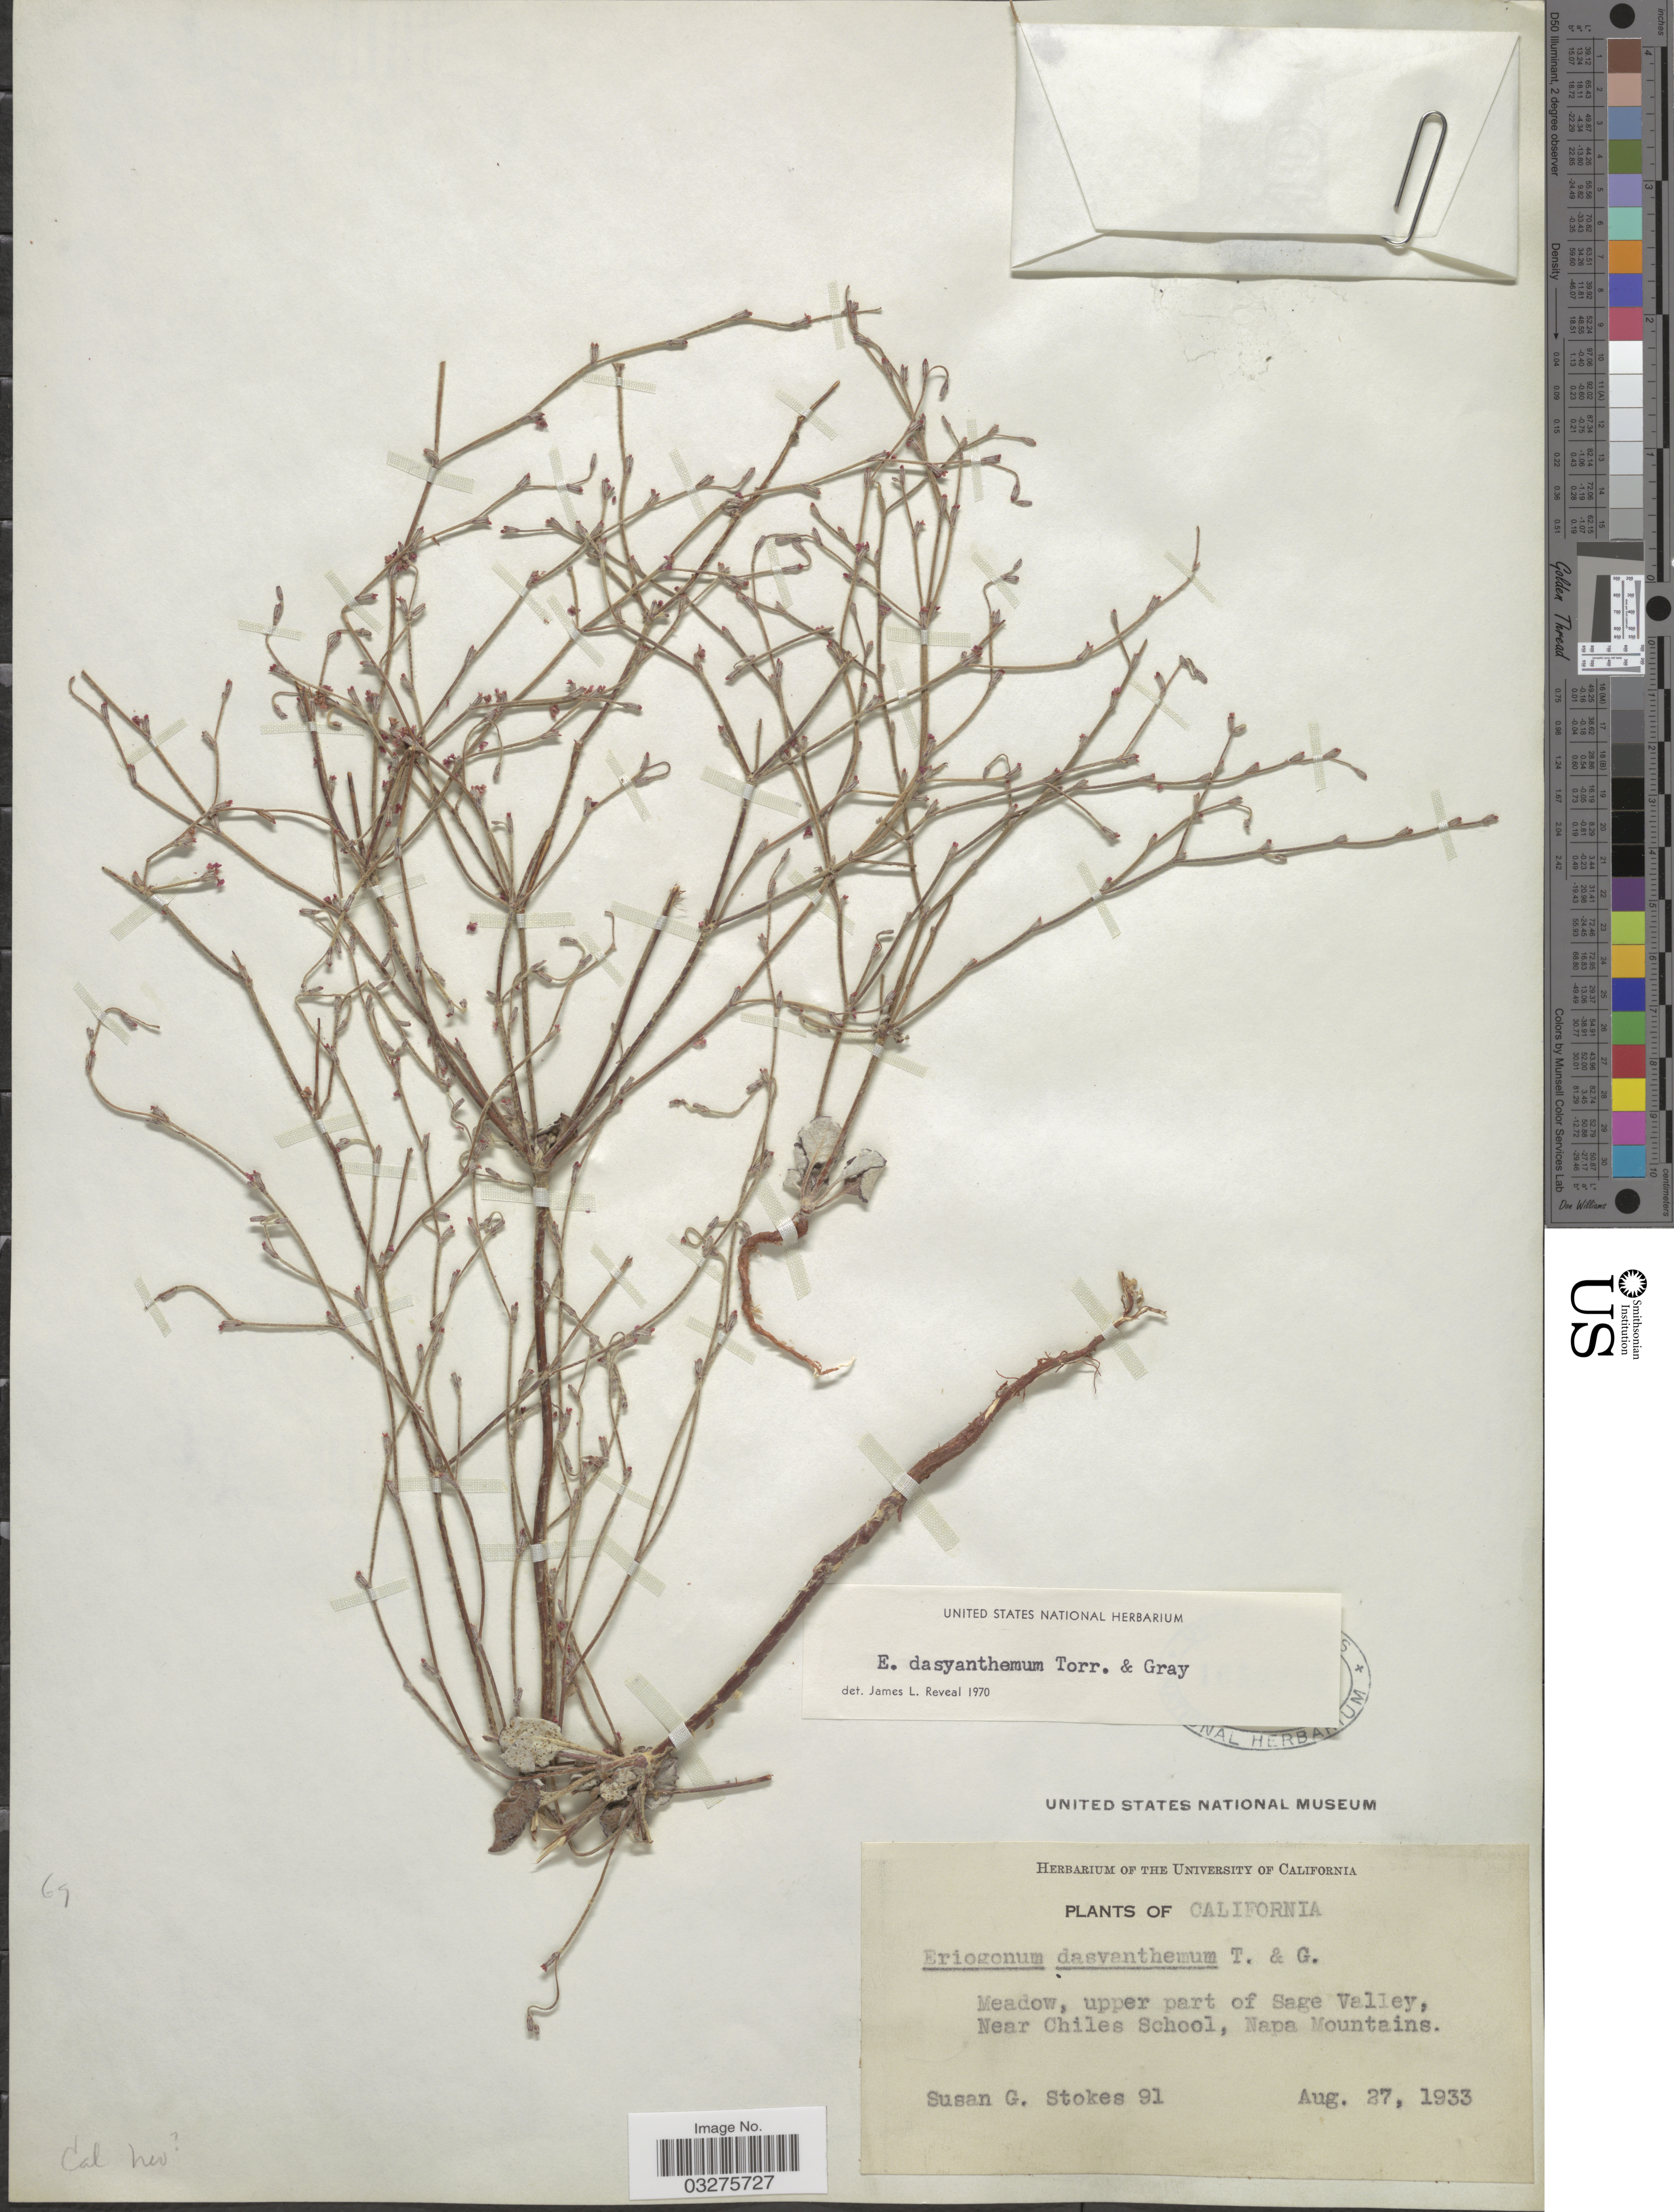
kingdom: Plantae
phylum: Tracheophyta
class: Magnoliopsida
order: Caryophyllales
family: Polygonaceae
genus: Eriogonum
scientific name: Eriogonum dasyanthemum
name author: Torr. & A. Gray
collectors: S. G. Stokes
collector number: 91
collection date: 1933-08-27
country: United States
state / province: California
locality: Meadow, upper part of Sage Valley, Near Chiles School, Napa Mountains.